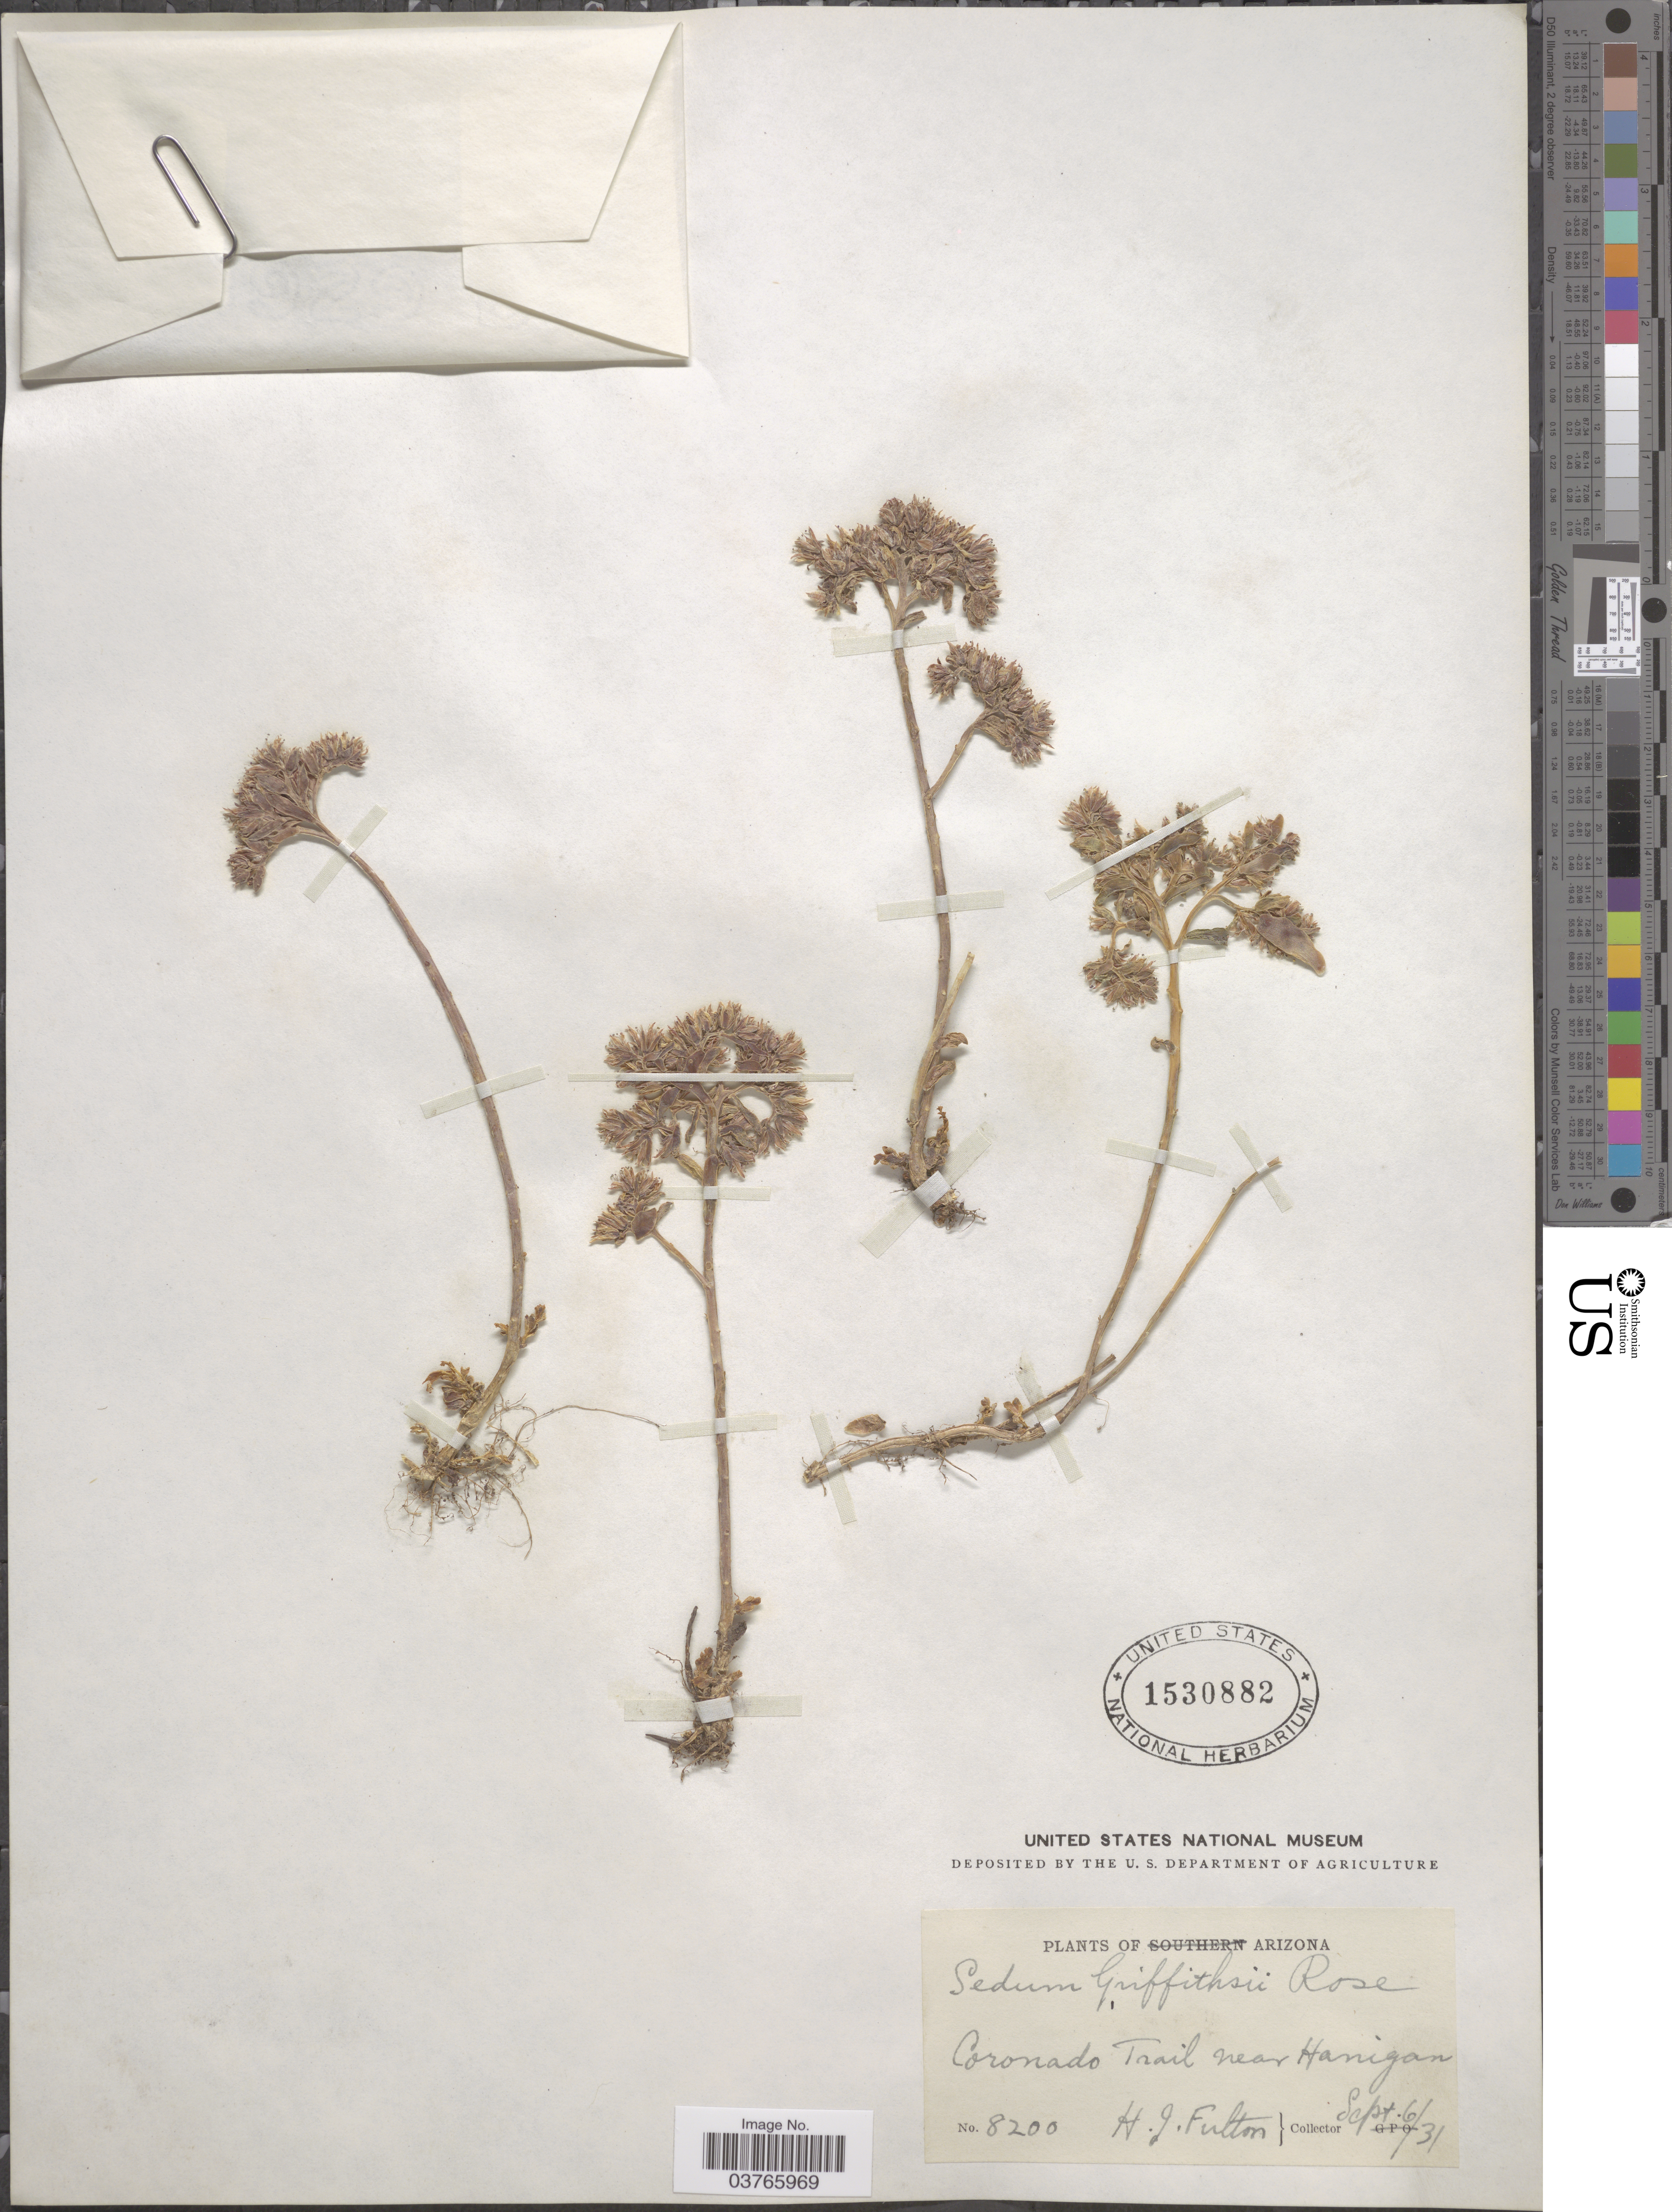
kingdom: Plantae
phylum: Tracheophyta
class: Magnoliopsida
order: Saxifragales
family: Crassulaceae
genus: Sedum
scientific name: Sedum griffithsii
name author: Rose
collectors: H. Fulton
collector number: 8200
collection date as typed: Transcribed d/m/y: 6/9/31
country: United States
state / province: Arizona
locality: Coronado Trail near Hanigan.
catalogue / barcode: US 1530882